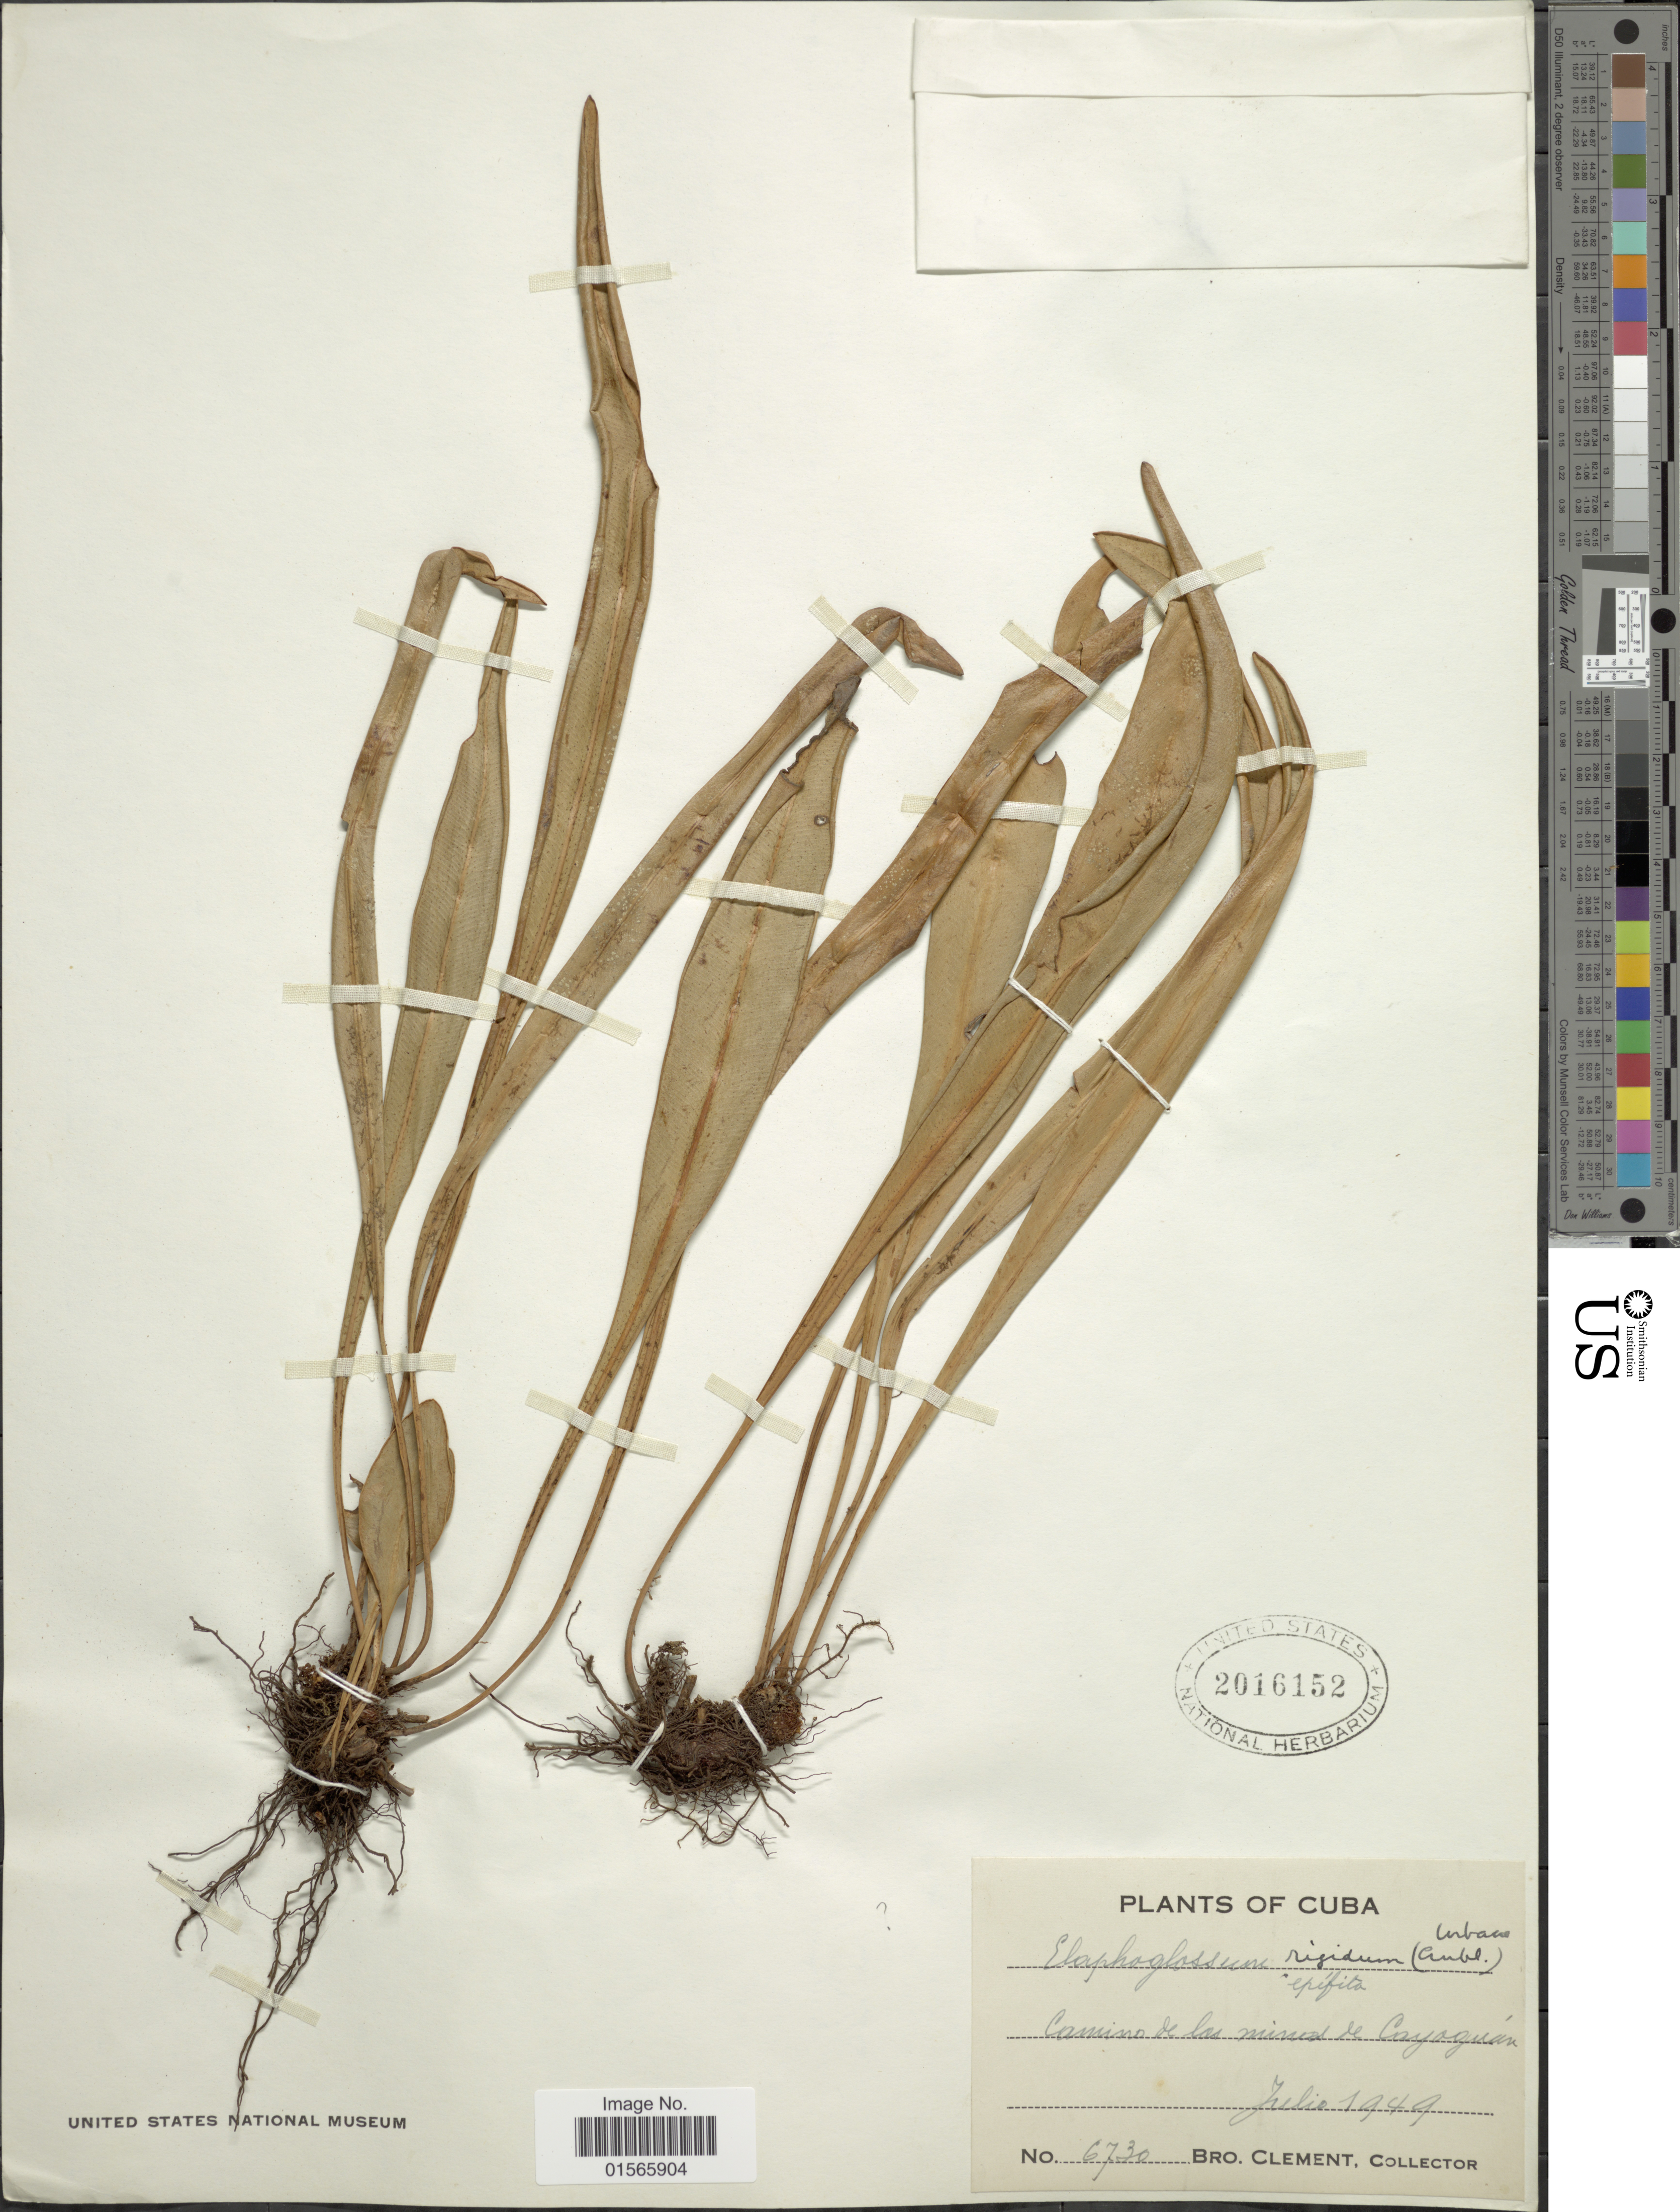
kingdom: Plantae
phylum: Tracheophyta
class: Polypodiopsida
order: Polypodiales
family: Dryopteridaceae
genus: Elaphoglossum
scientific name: Elaphoglossum rigidum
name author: (Aubl.) Urb.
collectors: B. Clement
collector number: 6730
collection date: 1949-07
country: Cuba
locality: Camino de las minas de Coyaguán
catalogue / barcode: US 2016152